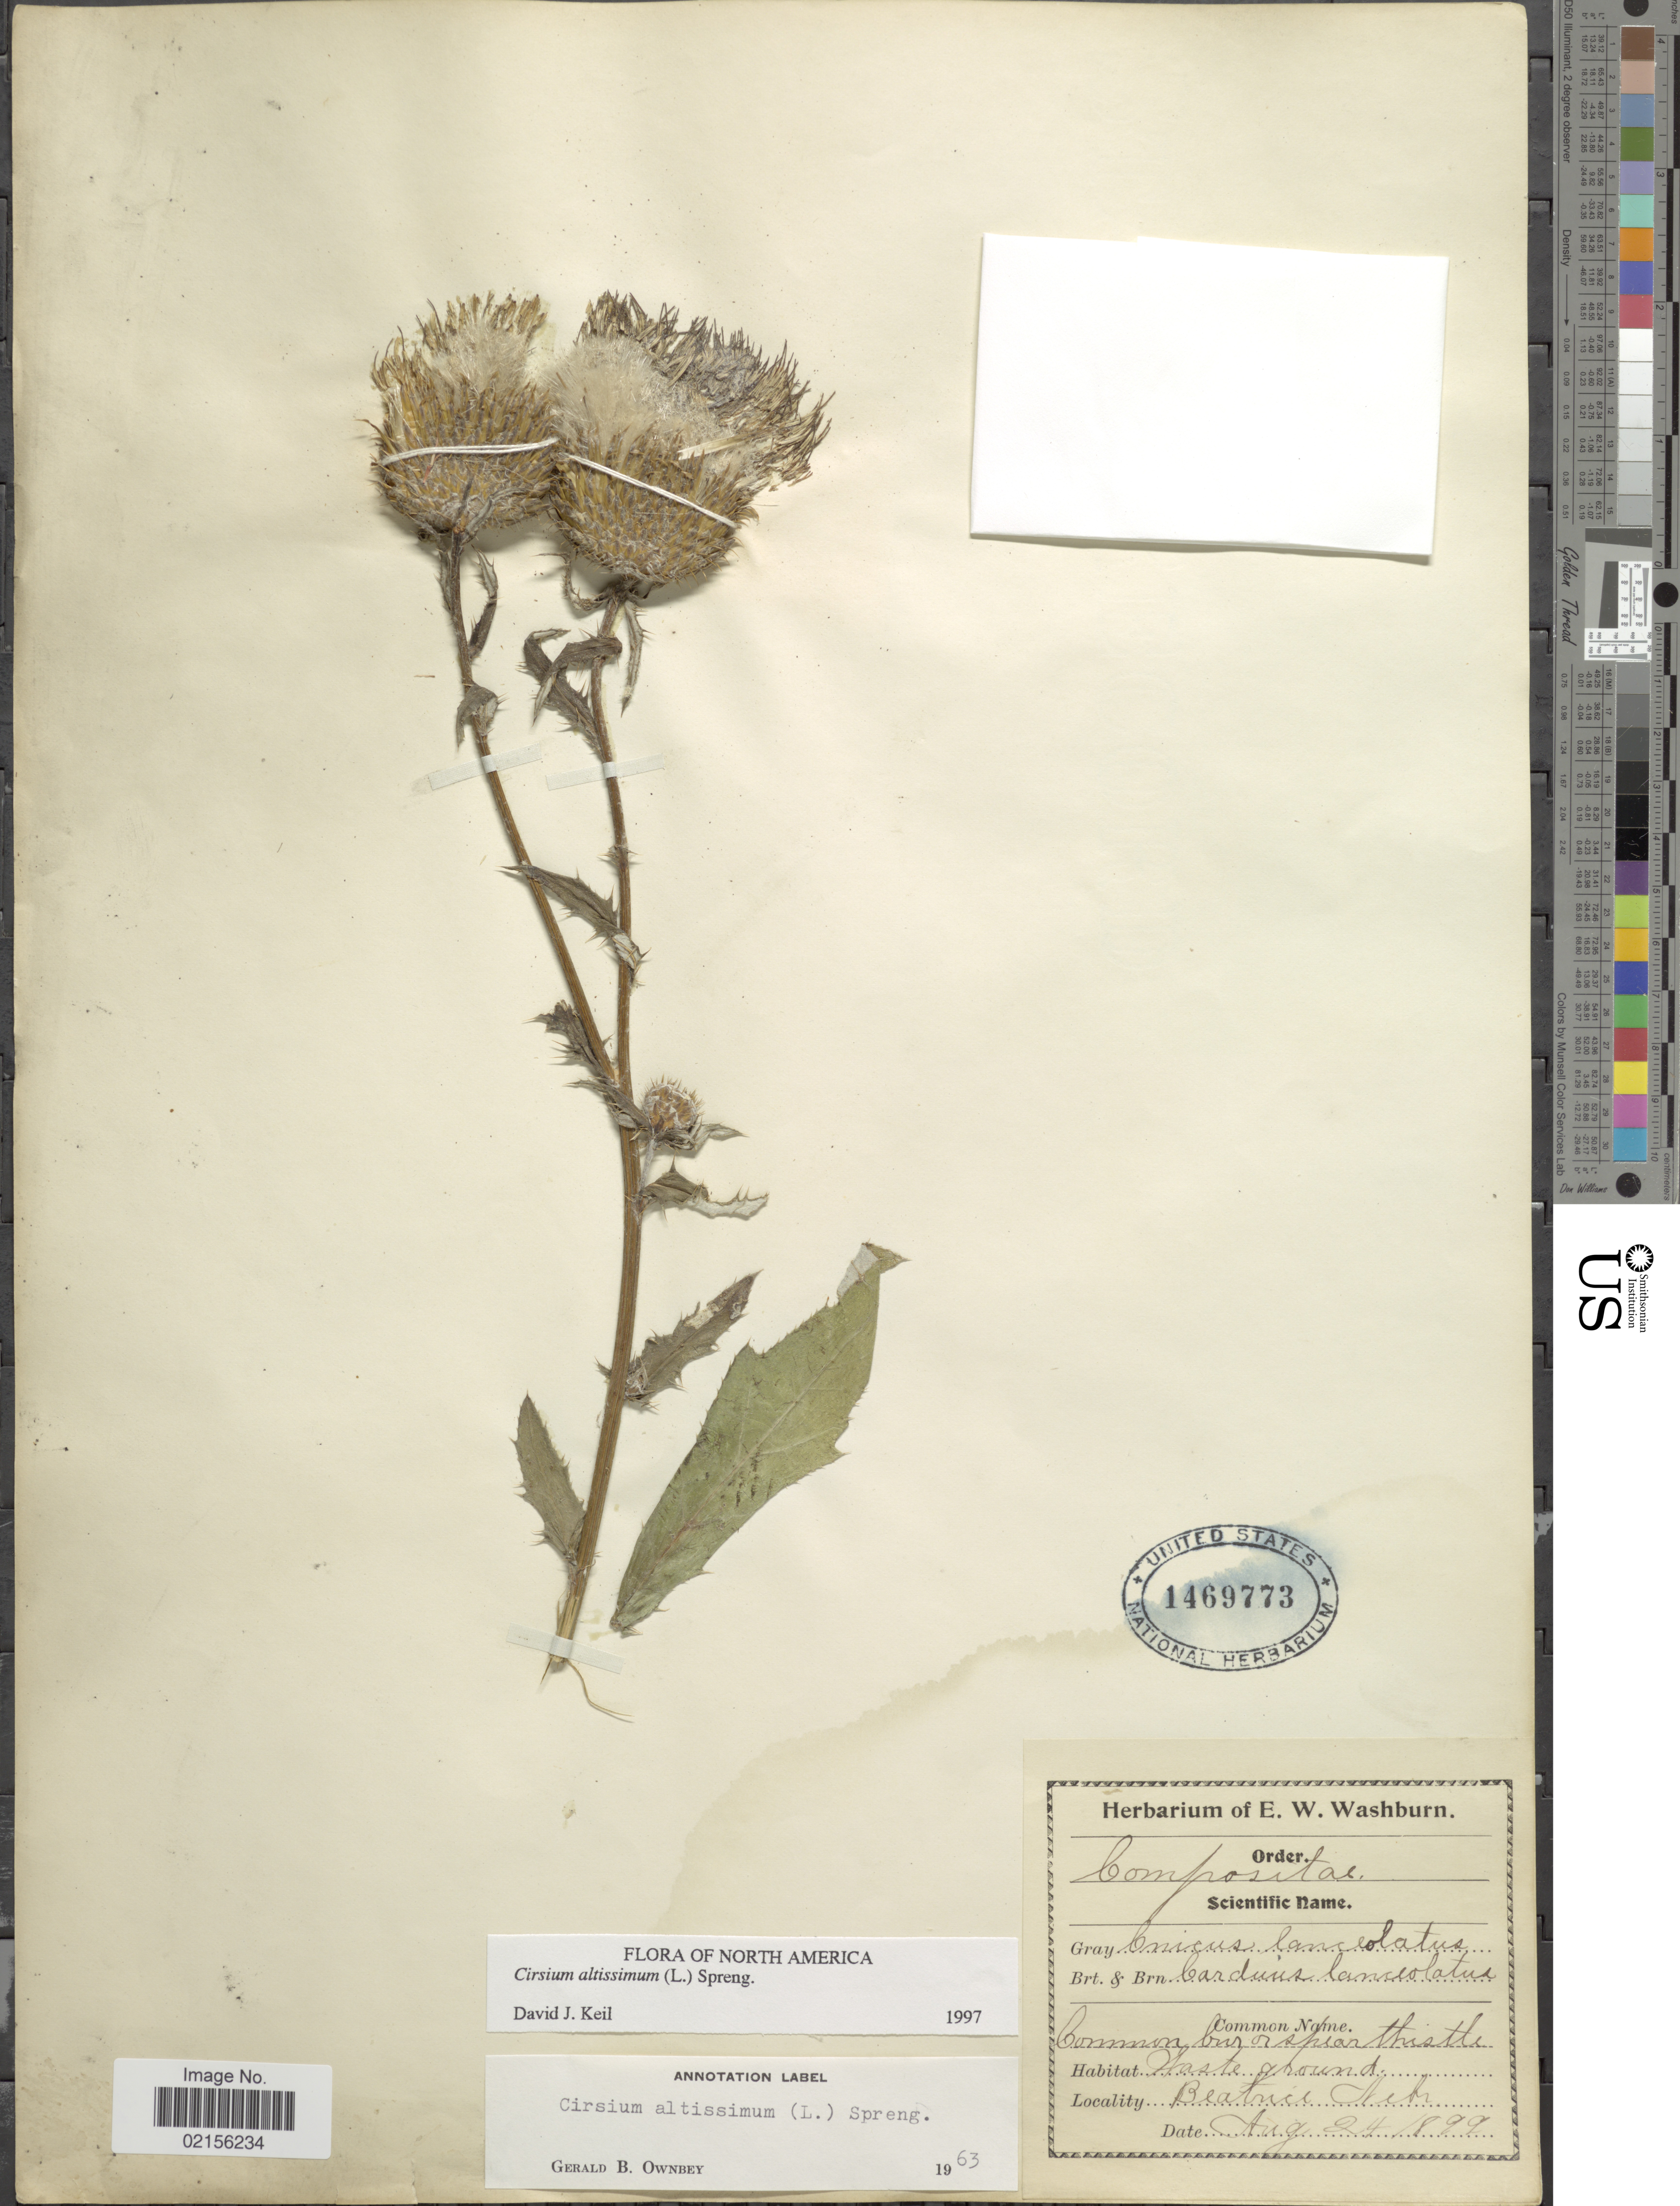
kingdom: Plantae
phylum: Tracheophyta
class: Magnoliopsida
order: Asterales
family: Asteraceae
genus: Cirsium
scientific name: Cirsium altissimum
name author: (L.) Spreng.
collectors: ex herb. E. W. Washburn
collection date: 1899-08-24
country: United States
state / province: Nebraska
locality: Waste ground, Beatrice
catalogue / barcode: US 1469773